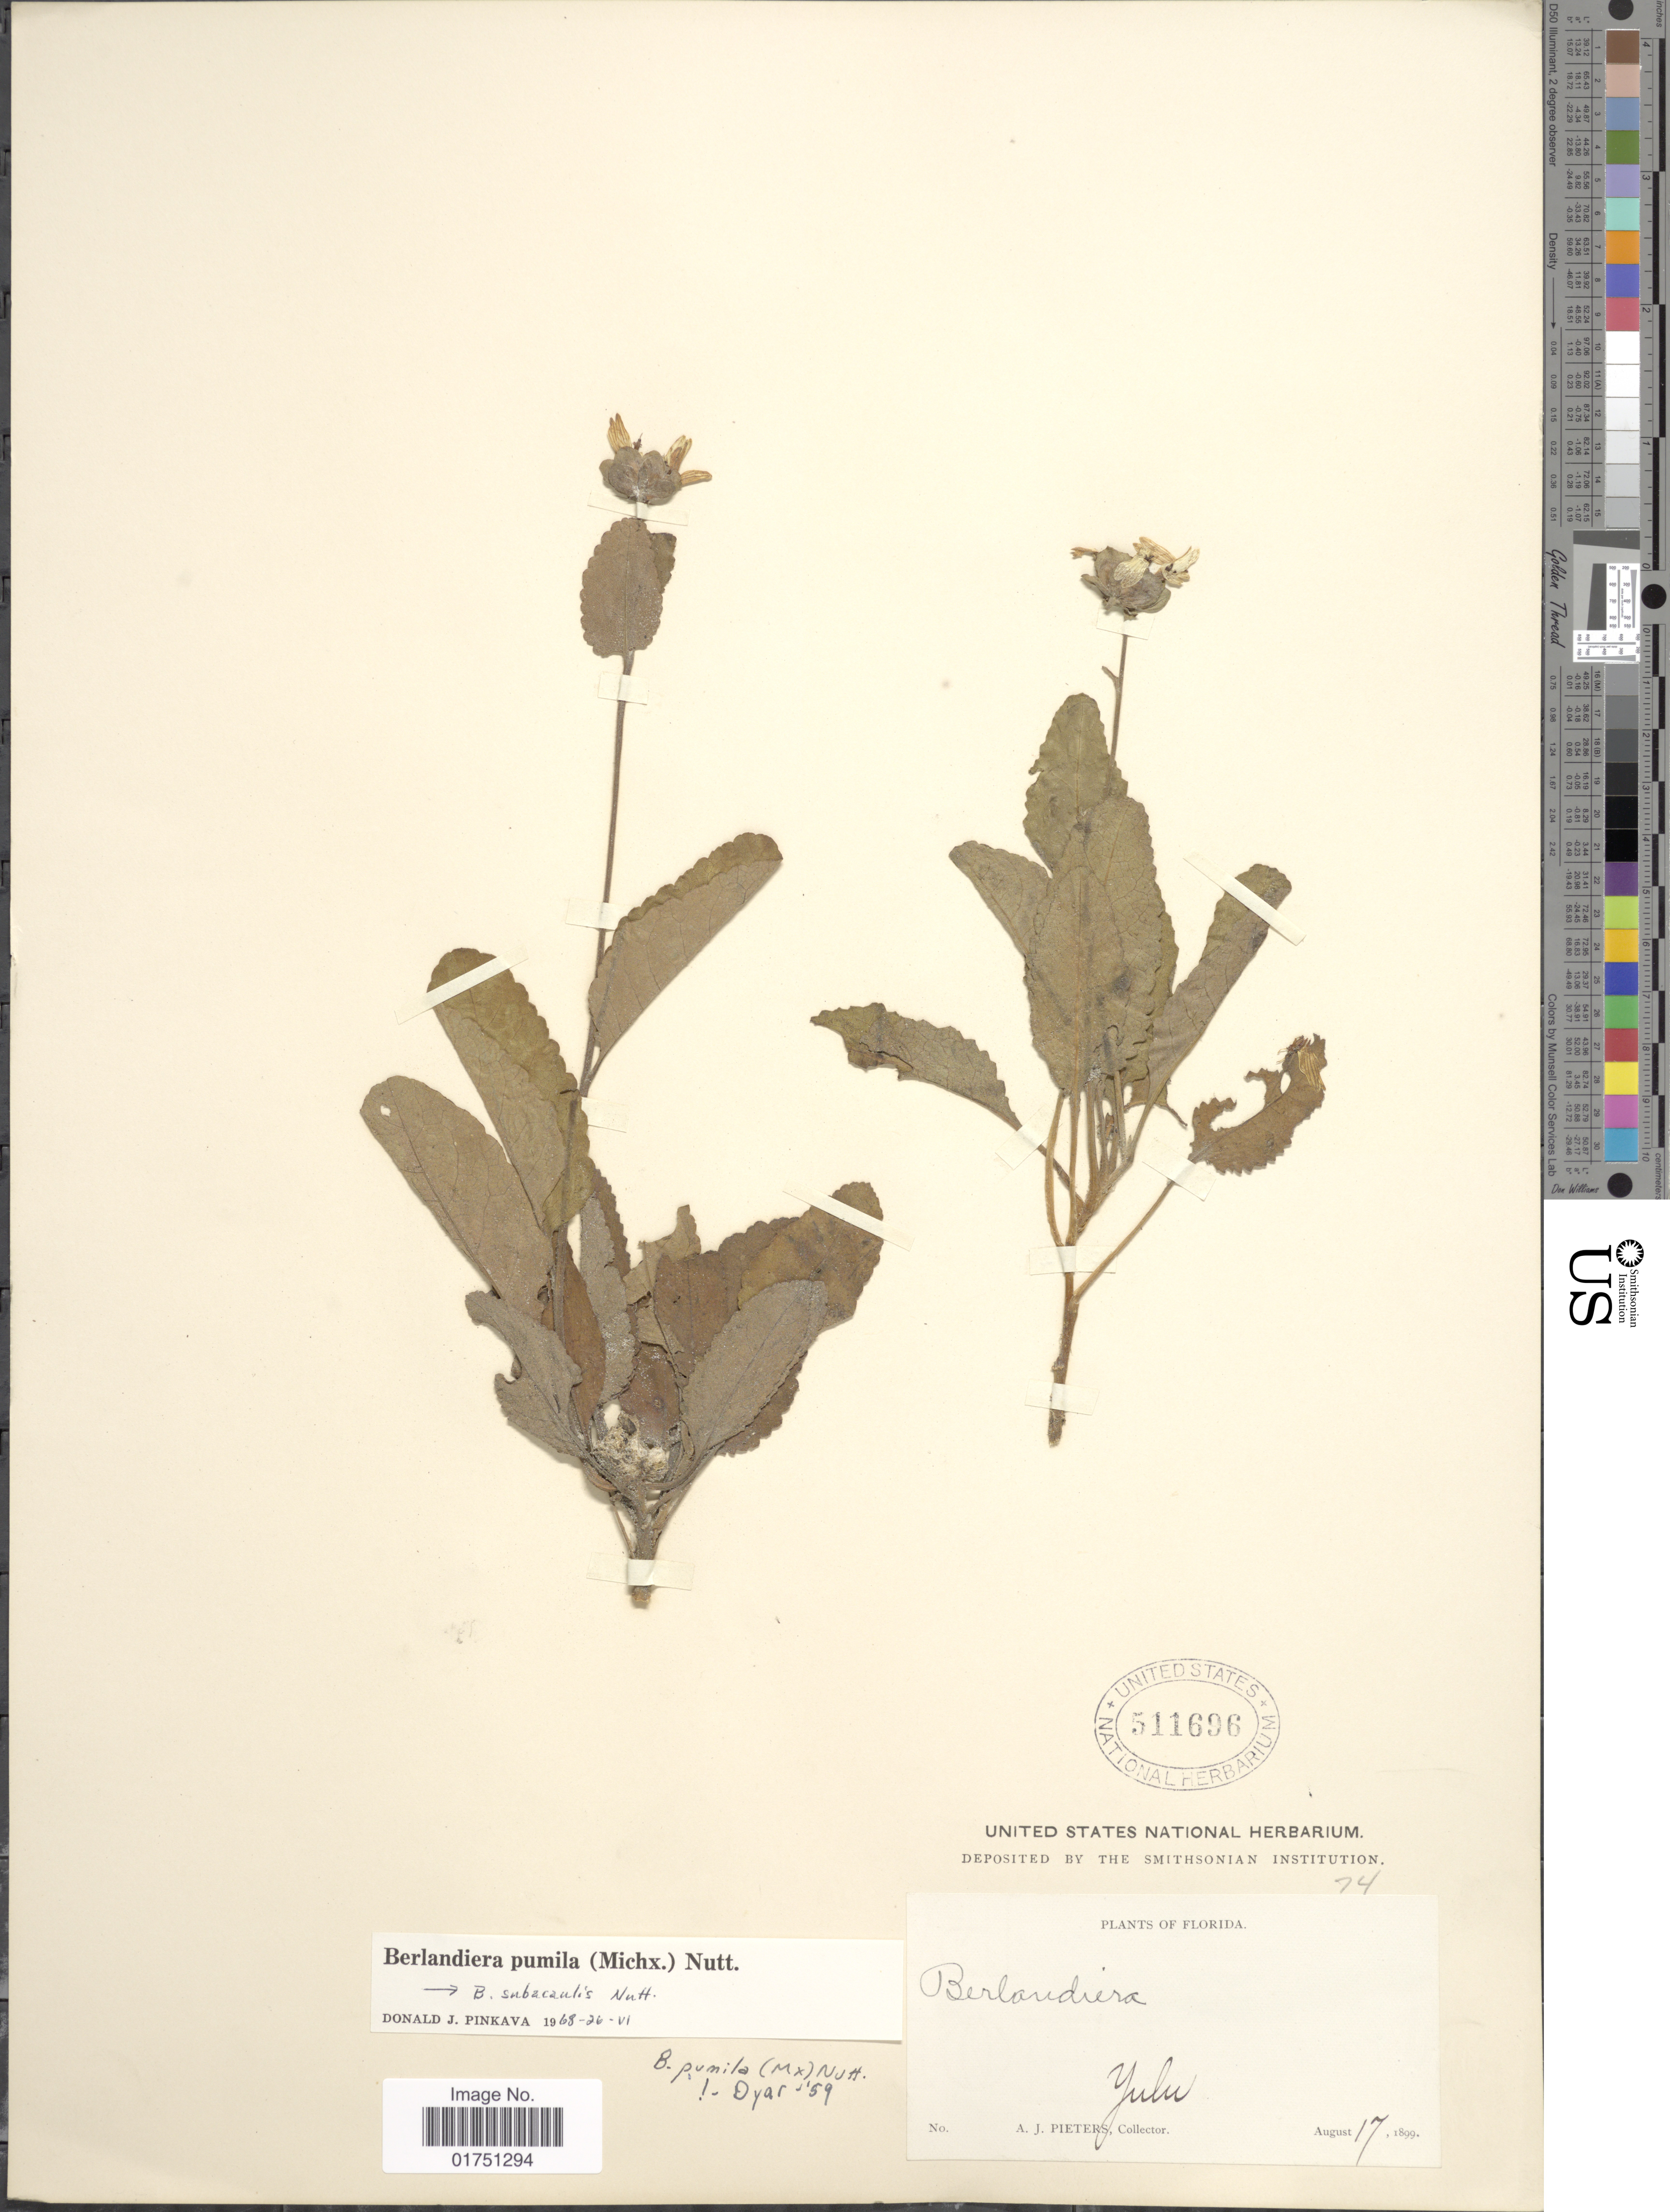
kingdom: Plantae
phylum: Tracheophyta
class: Magnoliopsida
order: Asterales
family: Asteraceae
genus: Berlandiera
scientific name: Berlandiera pumila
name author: (Michx.) Nutt.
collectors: A. Pieters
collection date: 1899-08-17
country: United States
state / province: Florida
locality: Yulu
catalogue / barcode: US 511696